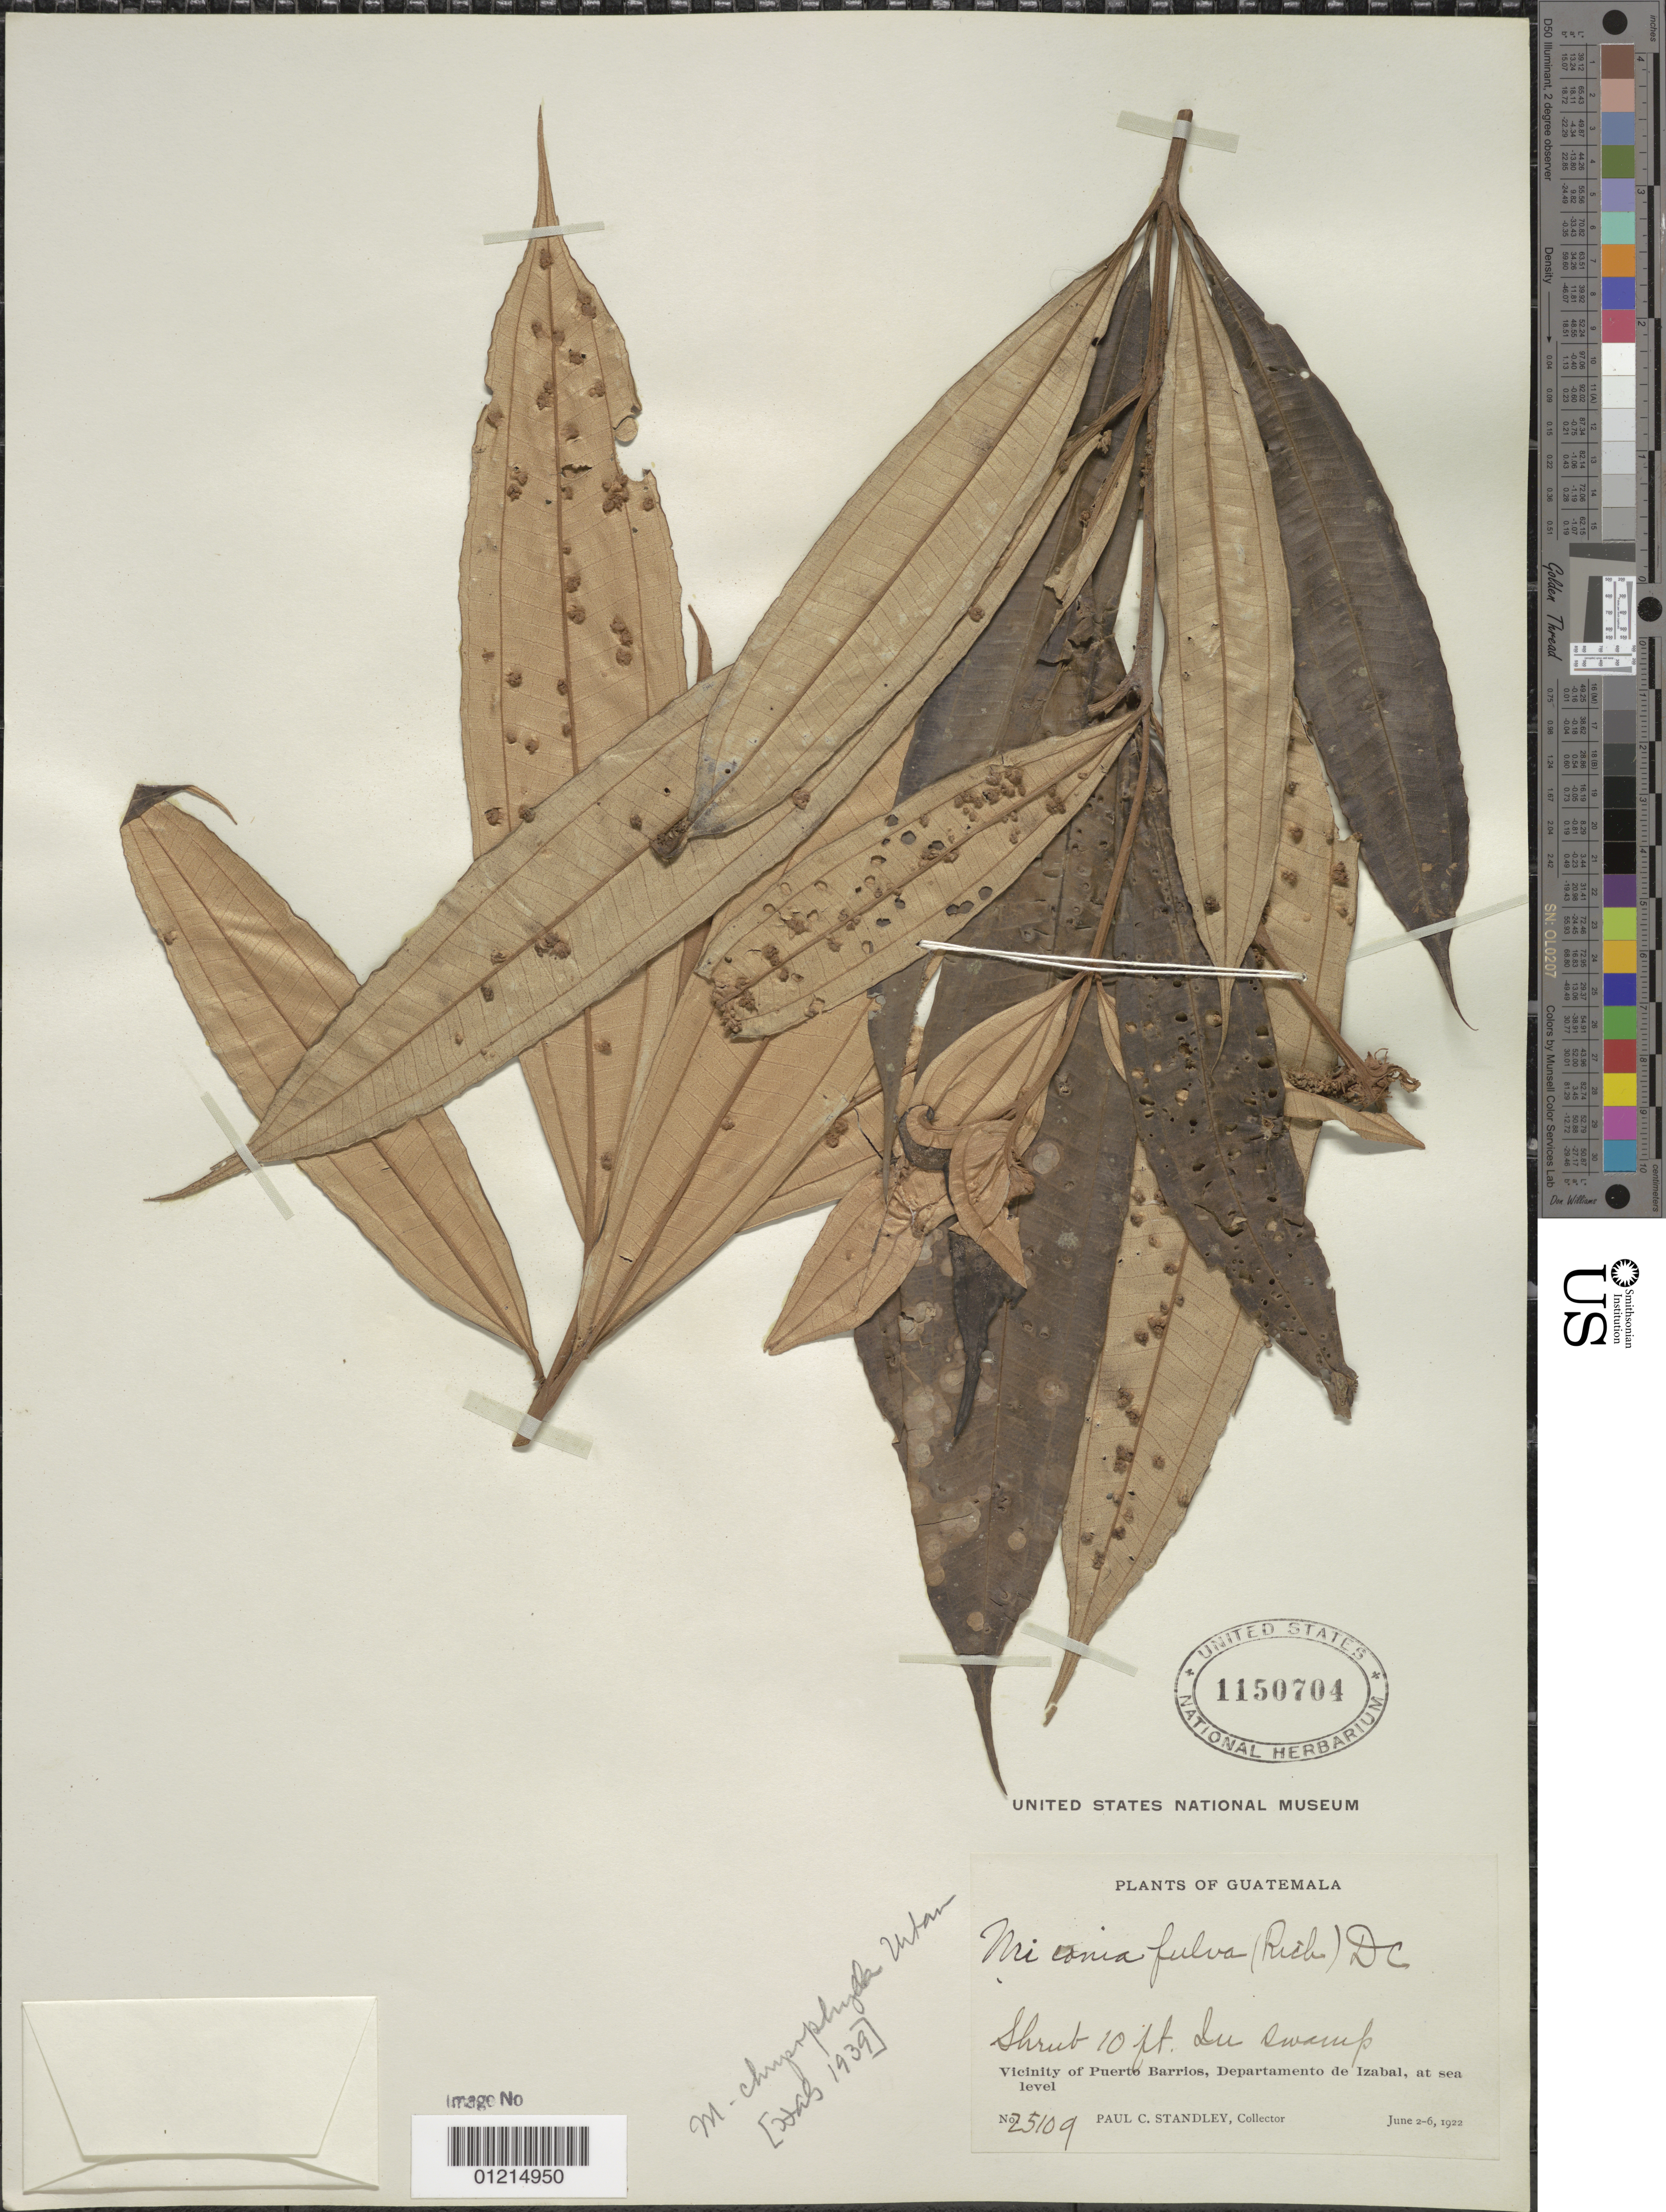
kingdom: Plantae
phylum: Tracheophyta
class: Magnoliopsida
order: Myrtales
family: Melastomataceae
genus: Miconia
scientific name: Miconia chrysophylla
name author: (Rich.) Urb.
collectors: P. C. Standley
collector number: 25109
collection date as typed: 02 Jun 1922 to 06 Jun 1922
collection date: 1922-06-02/1922-06-06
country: Guatemala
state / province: Izabal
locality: Vicinity of Puerto Barrios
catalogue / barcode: US 1150704